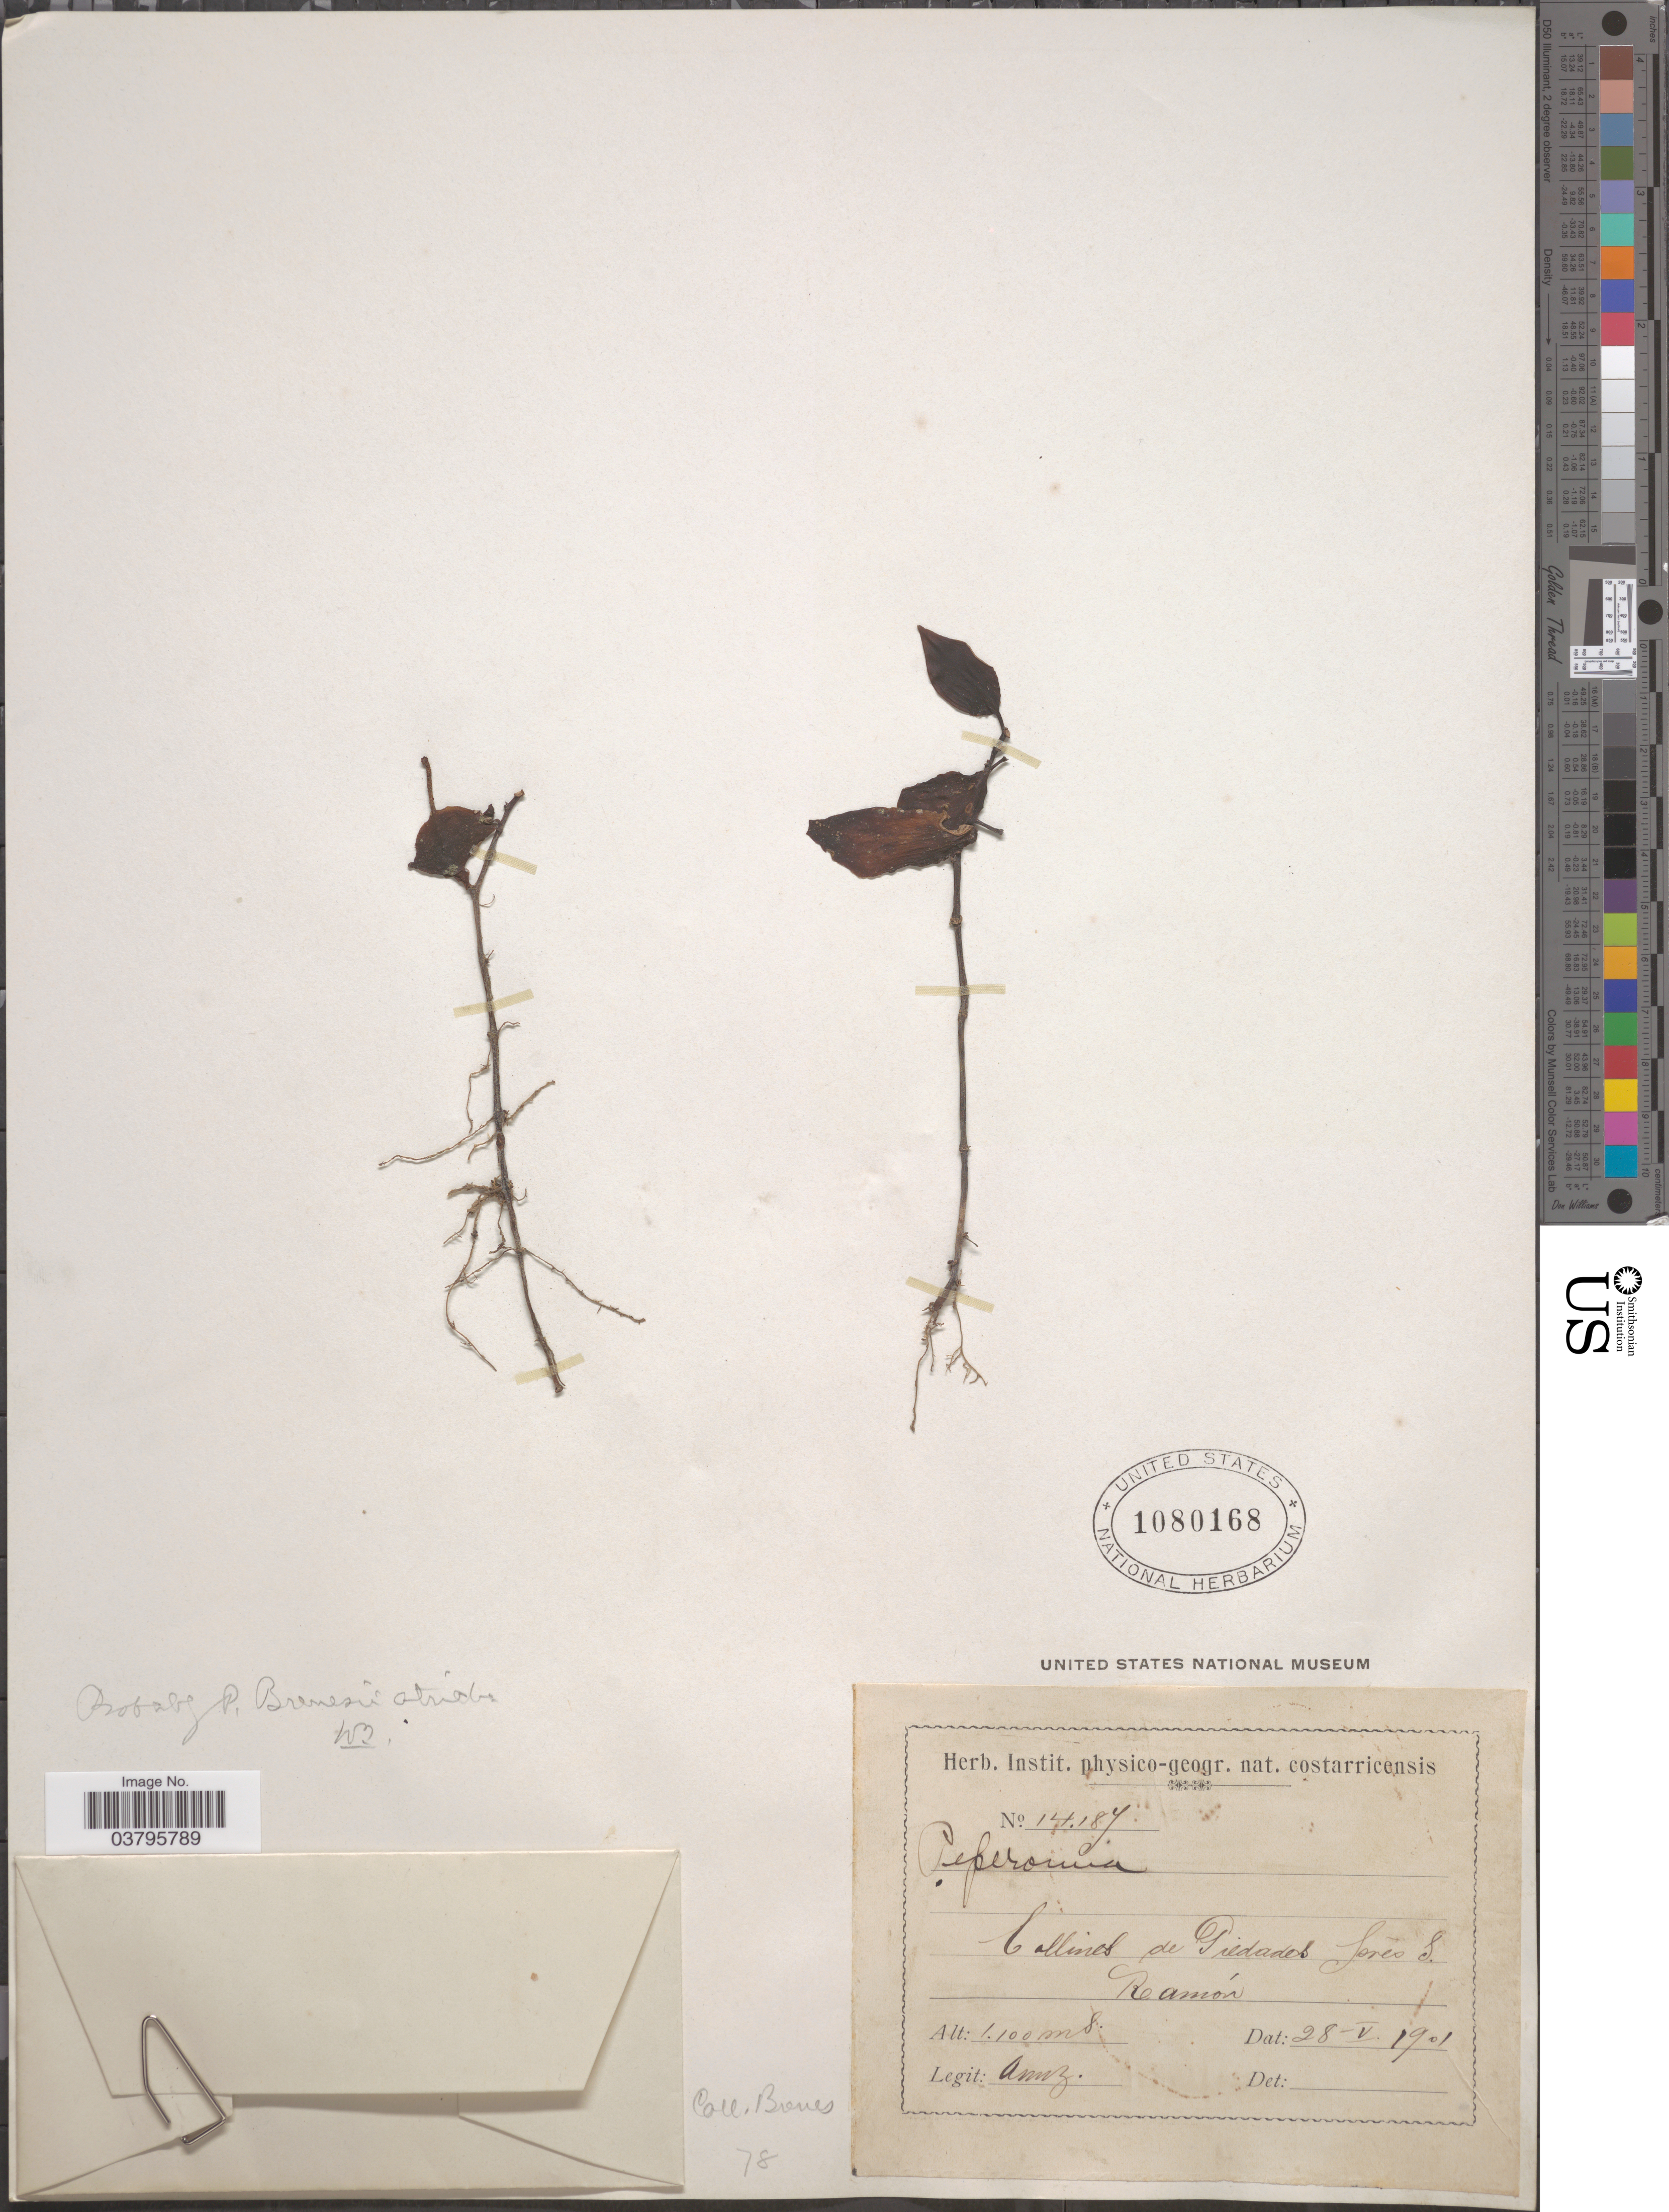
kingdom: Plantae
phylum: Tracheophyta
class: Magnoliopsida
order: Piperales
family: Piperaceae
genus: Peperomia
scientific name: Peperomia brenesii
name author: C. DC.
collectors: Brenes, -- & Amez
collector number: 14187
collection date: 1901-05-28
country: Costa Rica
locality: Collines de Piedades Jores S. Ramón.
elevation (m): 1100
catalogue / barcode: US 1080168